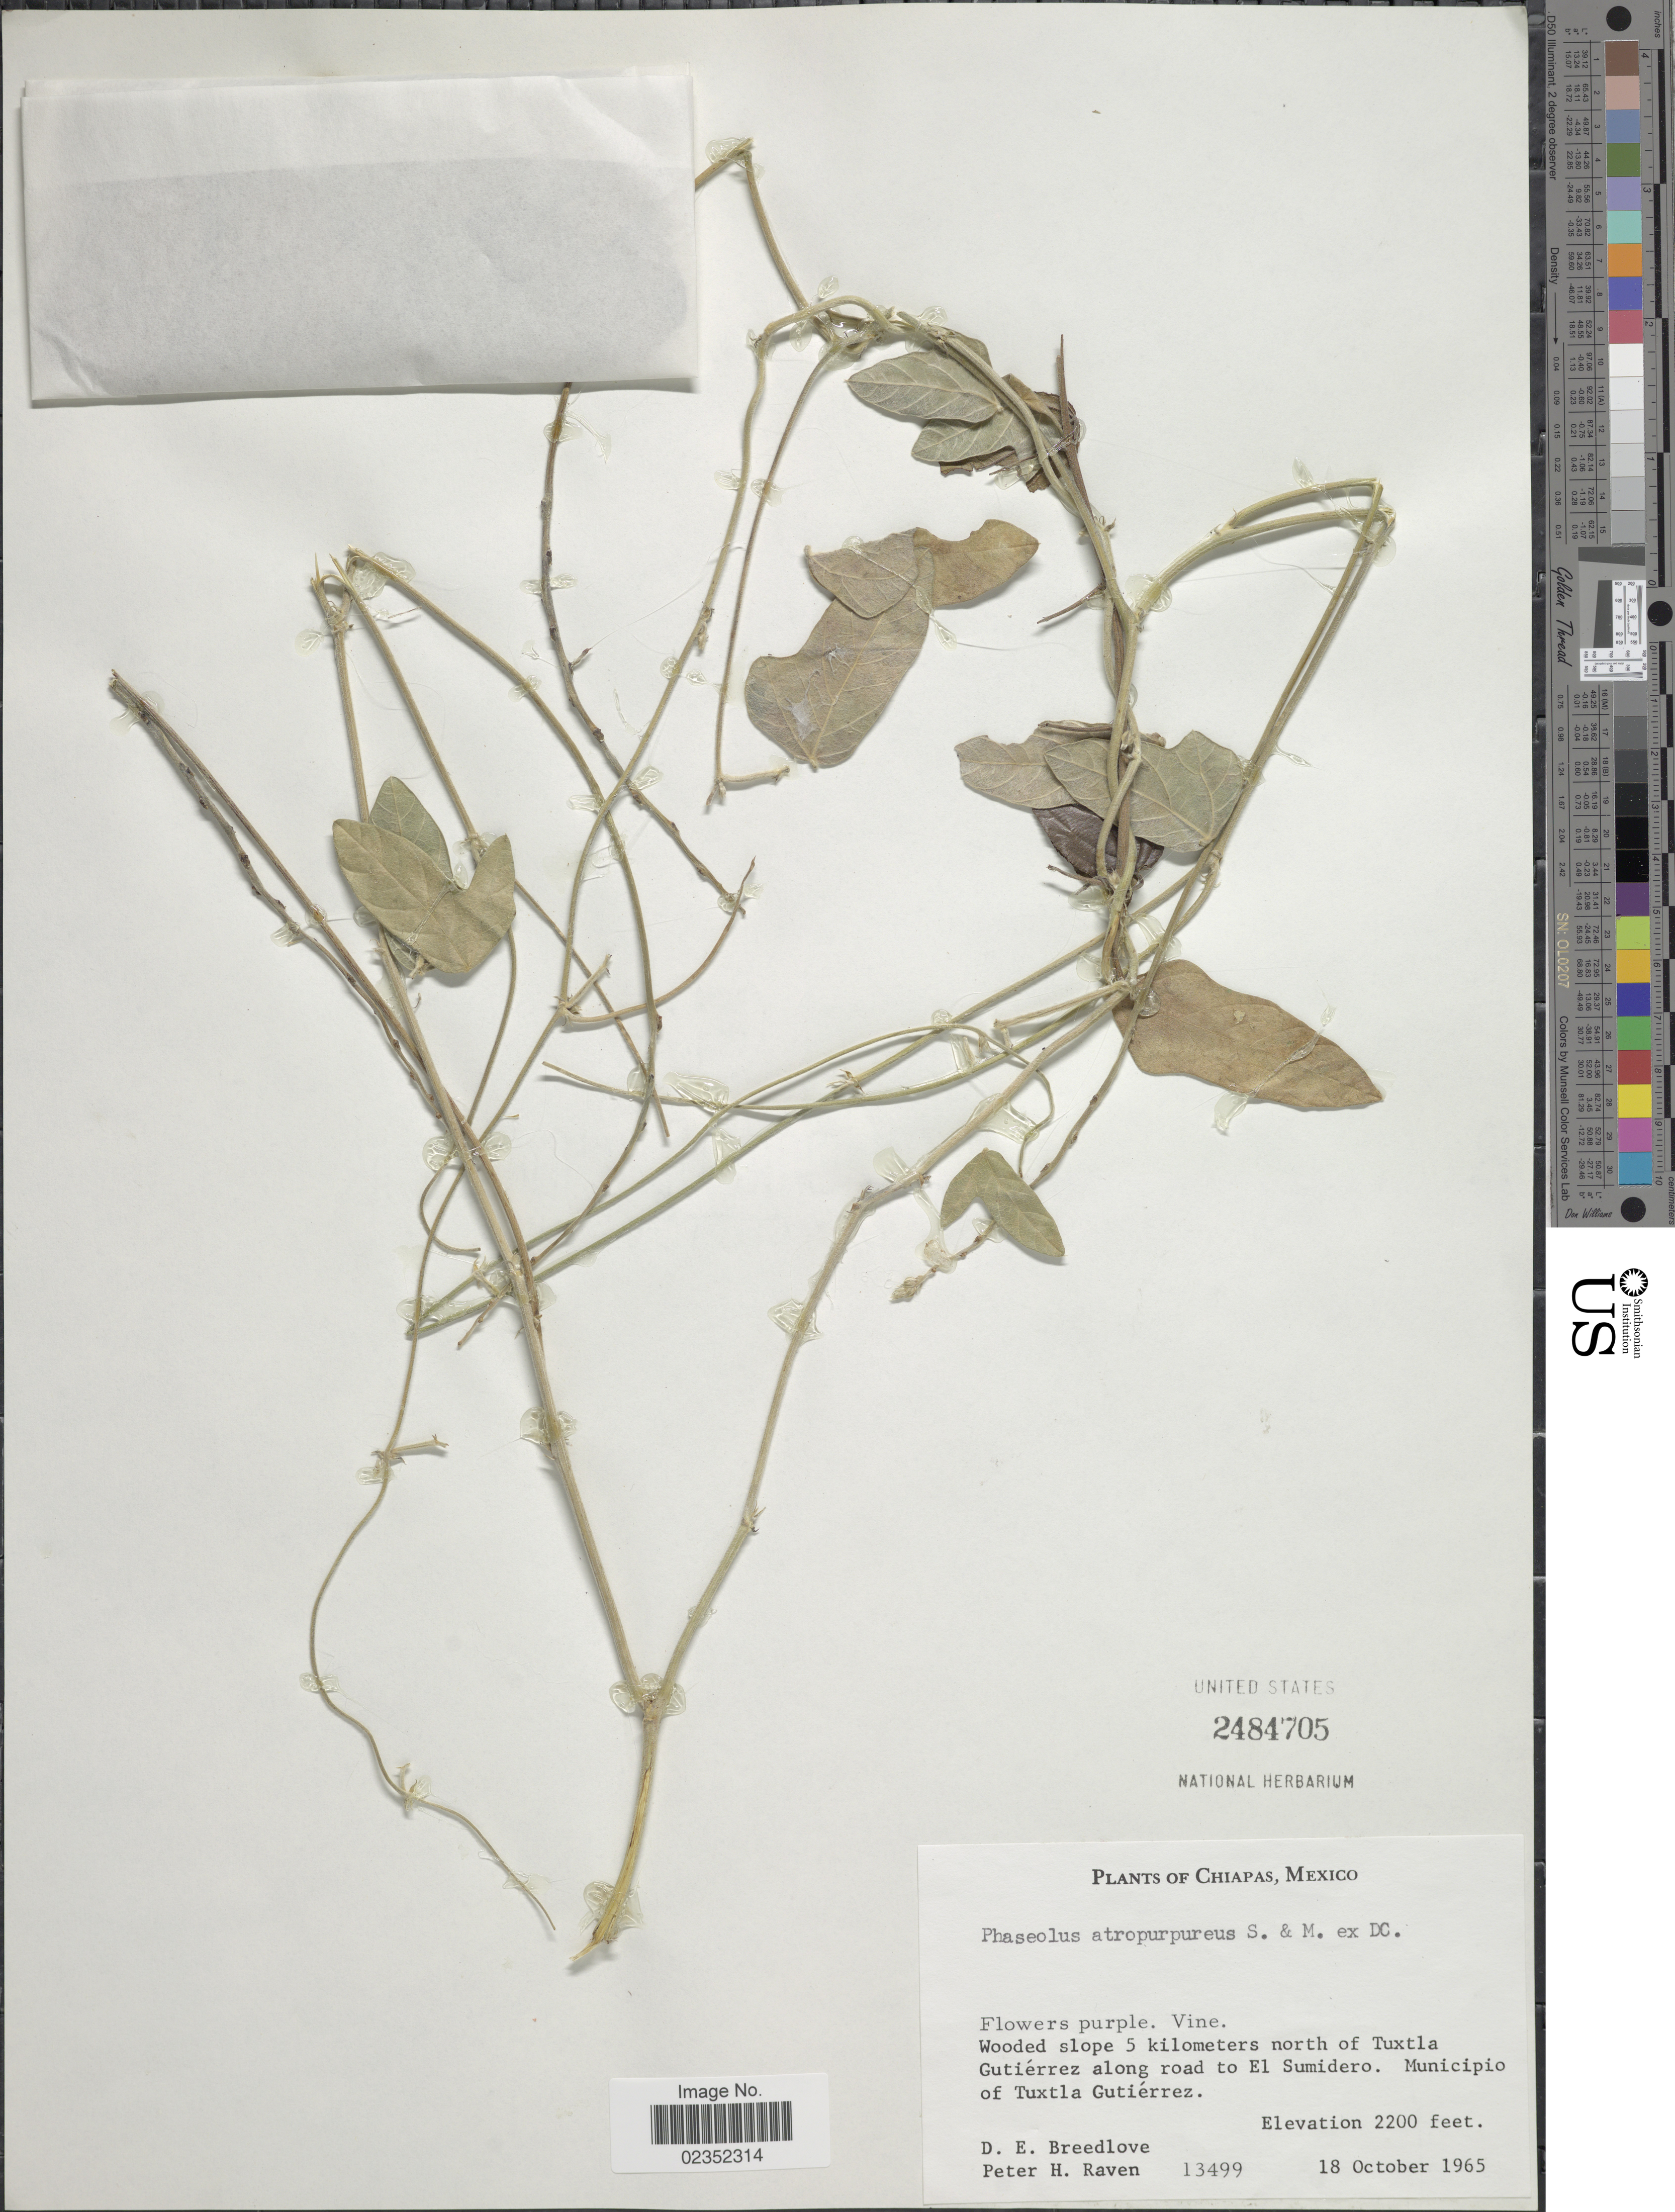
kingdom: Plantae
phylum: Tracheophyta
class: Magnoliopsida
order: Fabales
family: Fabaceae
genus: Macroptilium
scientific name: Macroptilium atropurpureum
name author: (DC.) Urb.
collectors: D. E. Breedlove & P. Raven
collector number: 13499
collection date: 1965-10-18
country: Mexico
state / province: Chiapas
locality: Wooded slope 5 kilometers north of Tuxtla Gutiérrez along road to El Sumidero. Municipio of Tuxtla Gutiérrez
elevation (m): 671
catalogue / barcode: US 2484705